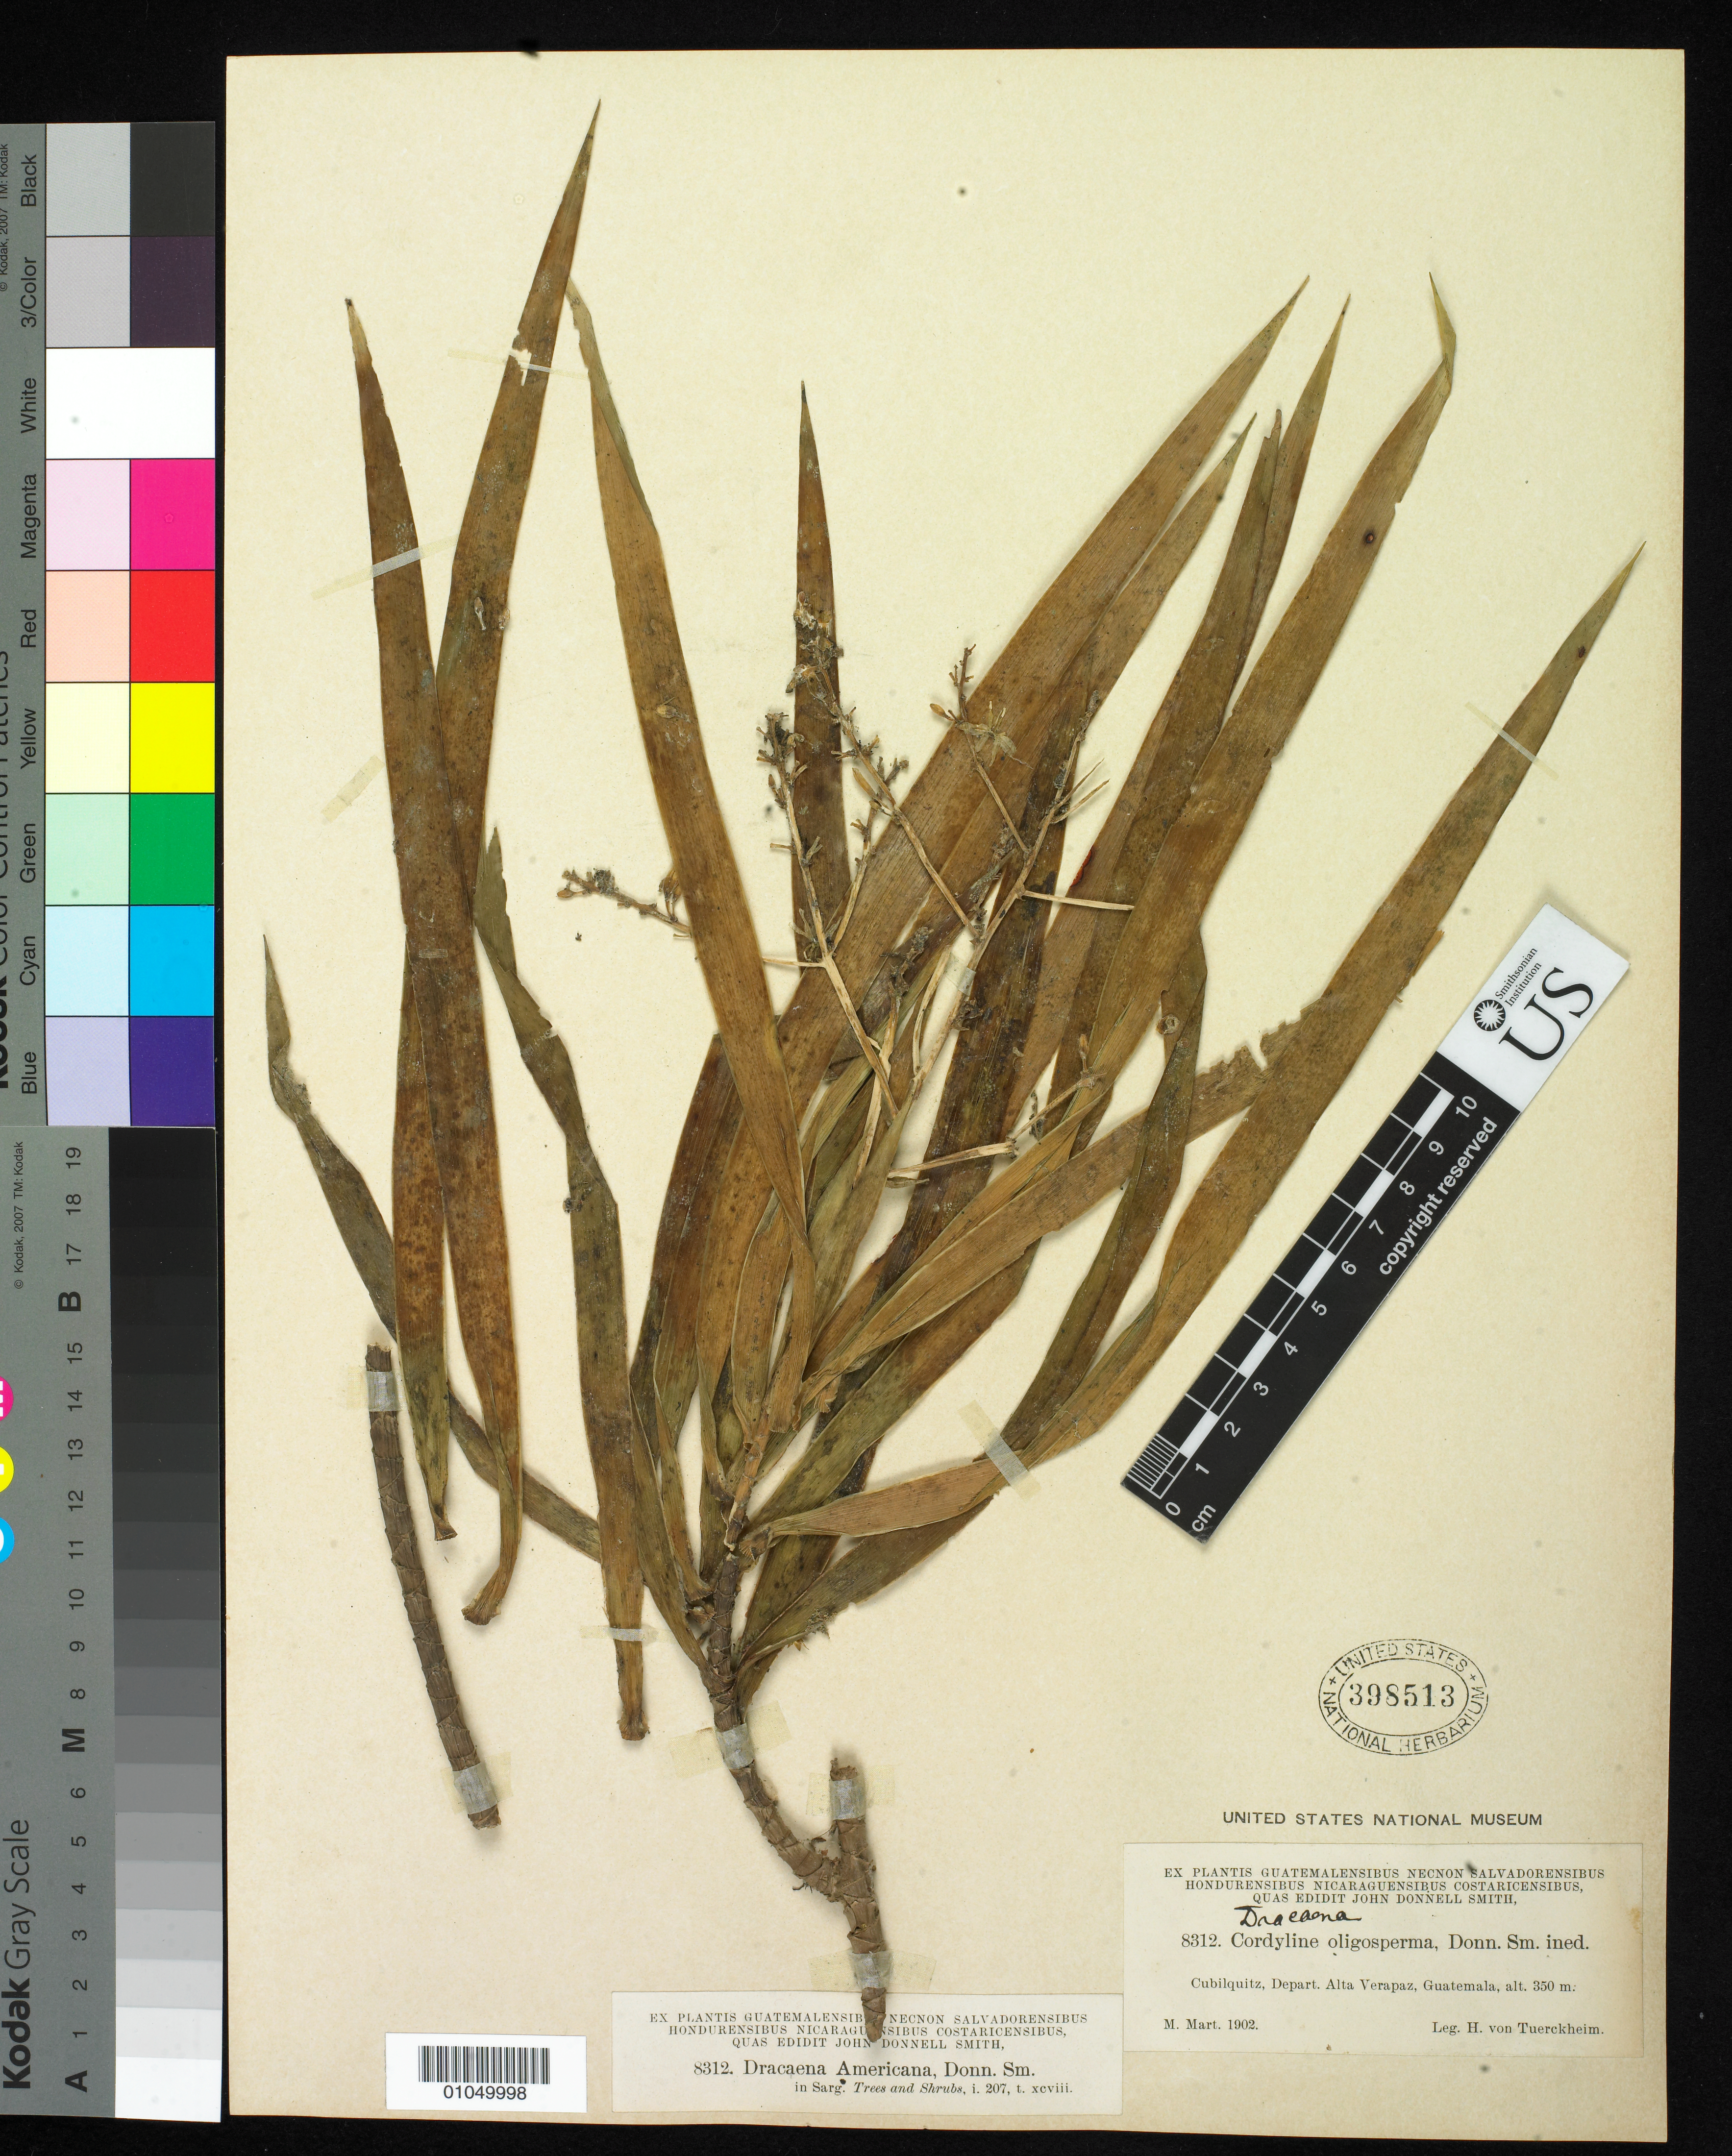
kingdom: Plantae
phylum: Tracheophyta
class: Liliopsida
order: Asparagales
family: Asparagaceae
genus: Dracaena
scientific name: Dracaena americana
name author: Donn. Sm. in Sarg.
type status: Isosyntype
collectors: H. von Türckheim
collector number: J.D.S. 8312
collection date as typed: Mar 1902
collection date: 1902-03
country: Guatemala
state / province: Alta Verapaz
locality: Cubilquitz.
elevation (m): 350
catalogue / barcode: US 398513